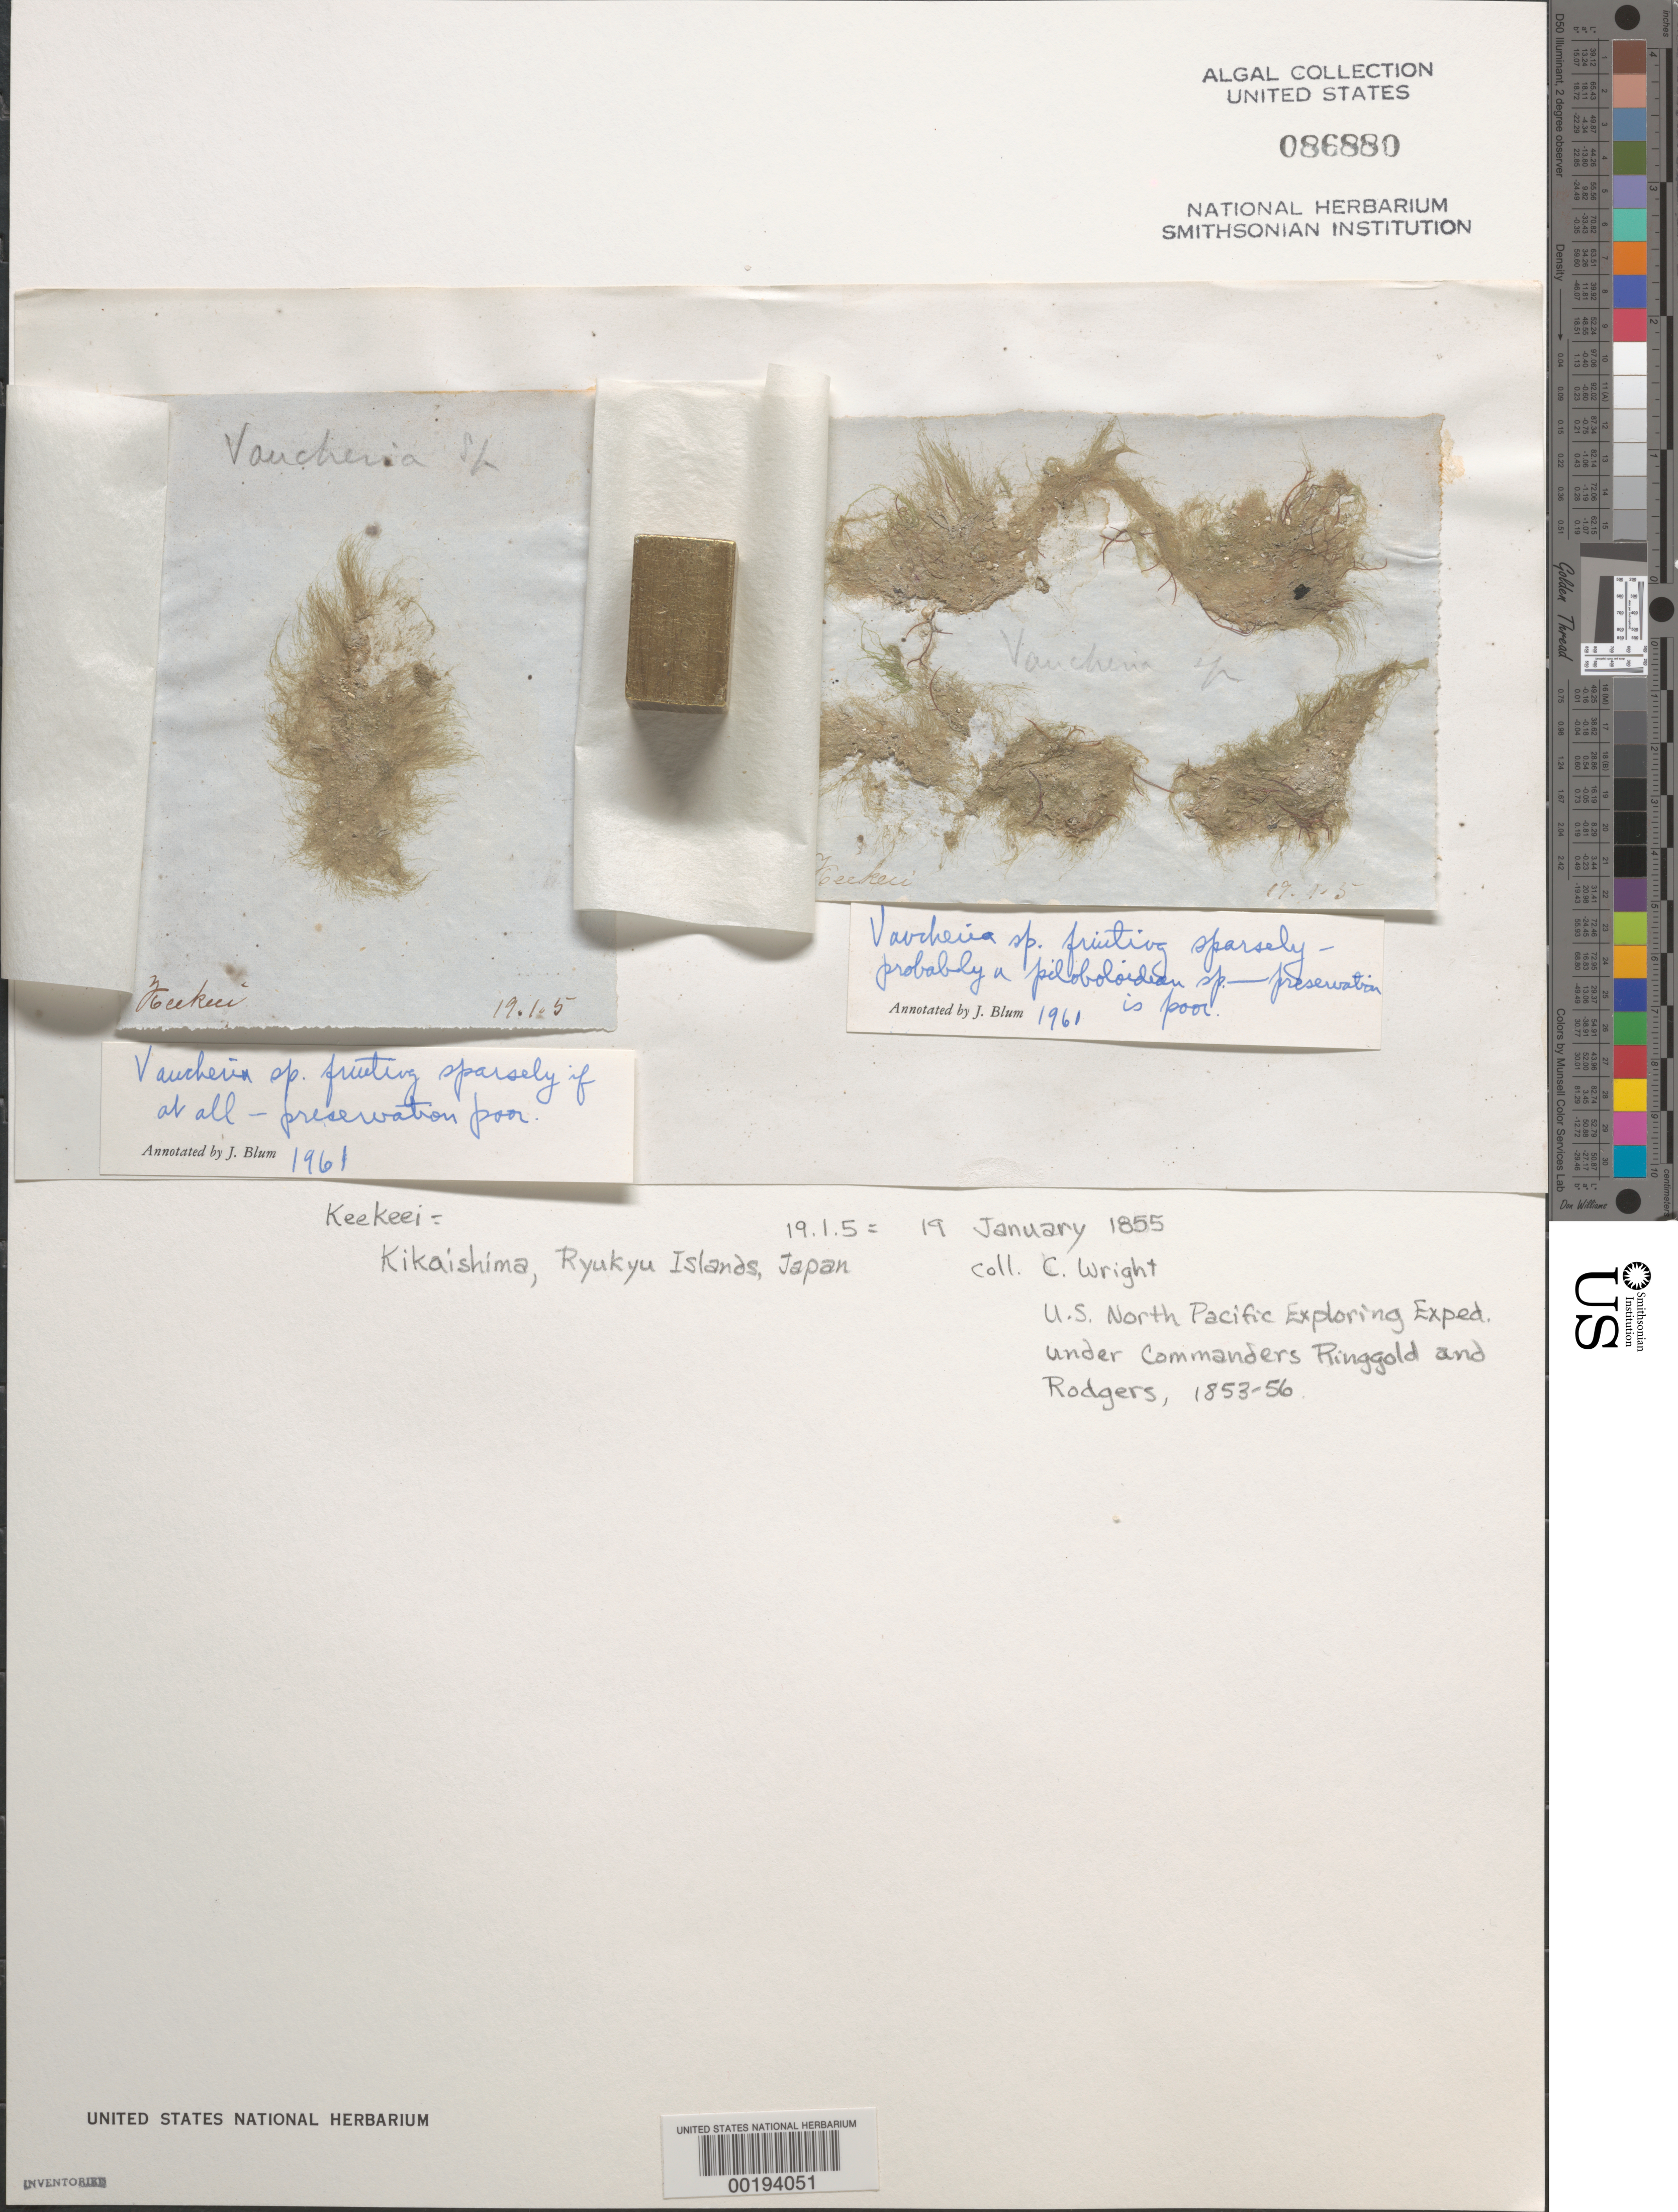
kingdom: Chromista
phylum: Ochrophyta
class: Xanthophyceae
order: Vaucheriales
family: Vaucheriaceae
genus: Vaucheria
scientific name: Vaucheria sp.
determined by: Blum, J. L.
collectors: C. Wright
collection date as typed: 19 Jan 1855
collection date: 1855-01-19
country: Japan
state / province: Kagosima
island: Kikaishima (Keekeei)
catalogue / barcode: US 86880